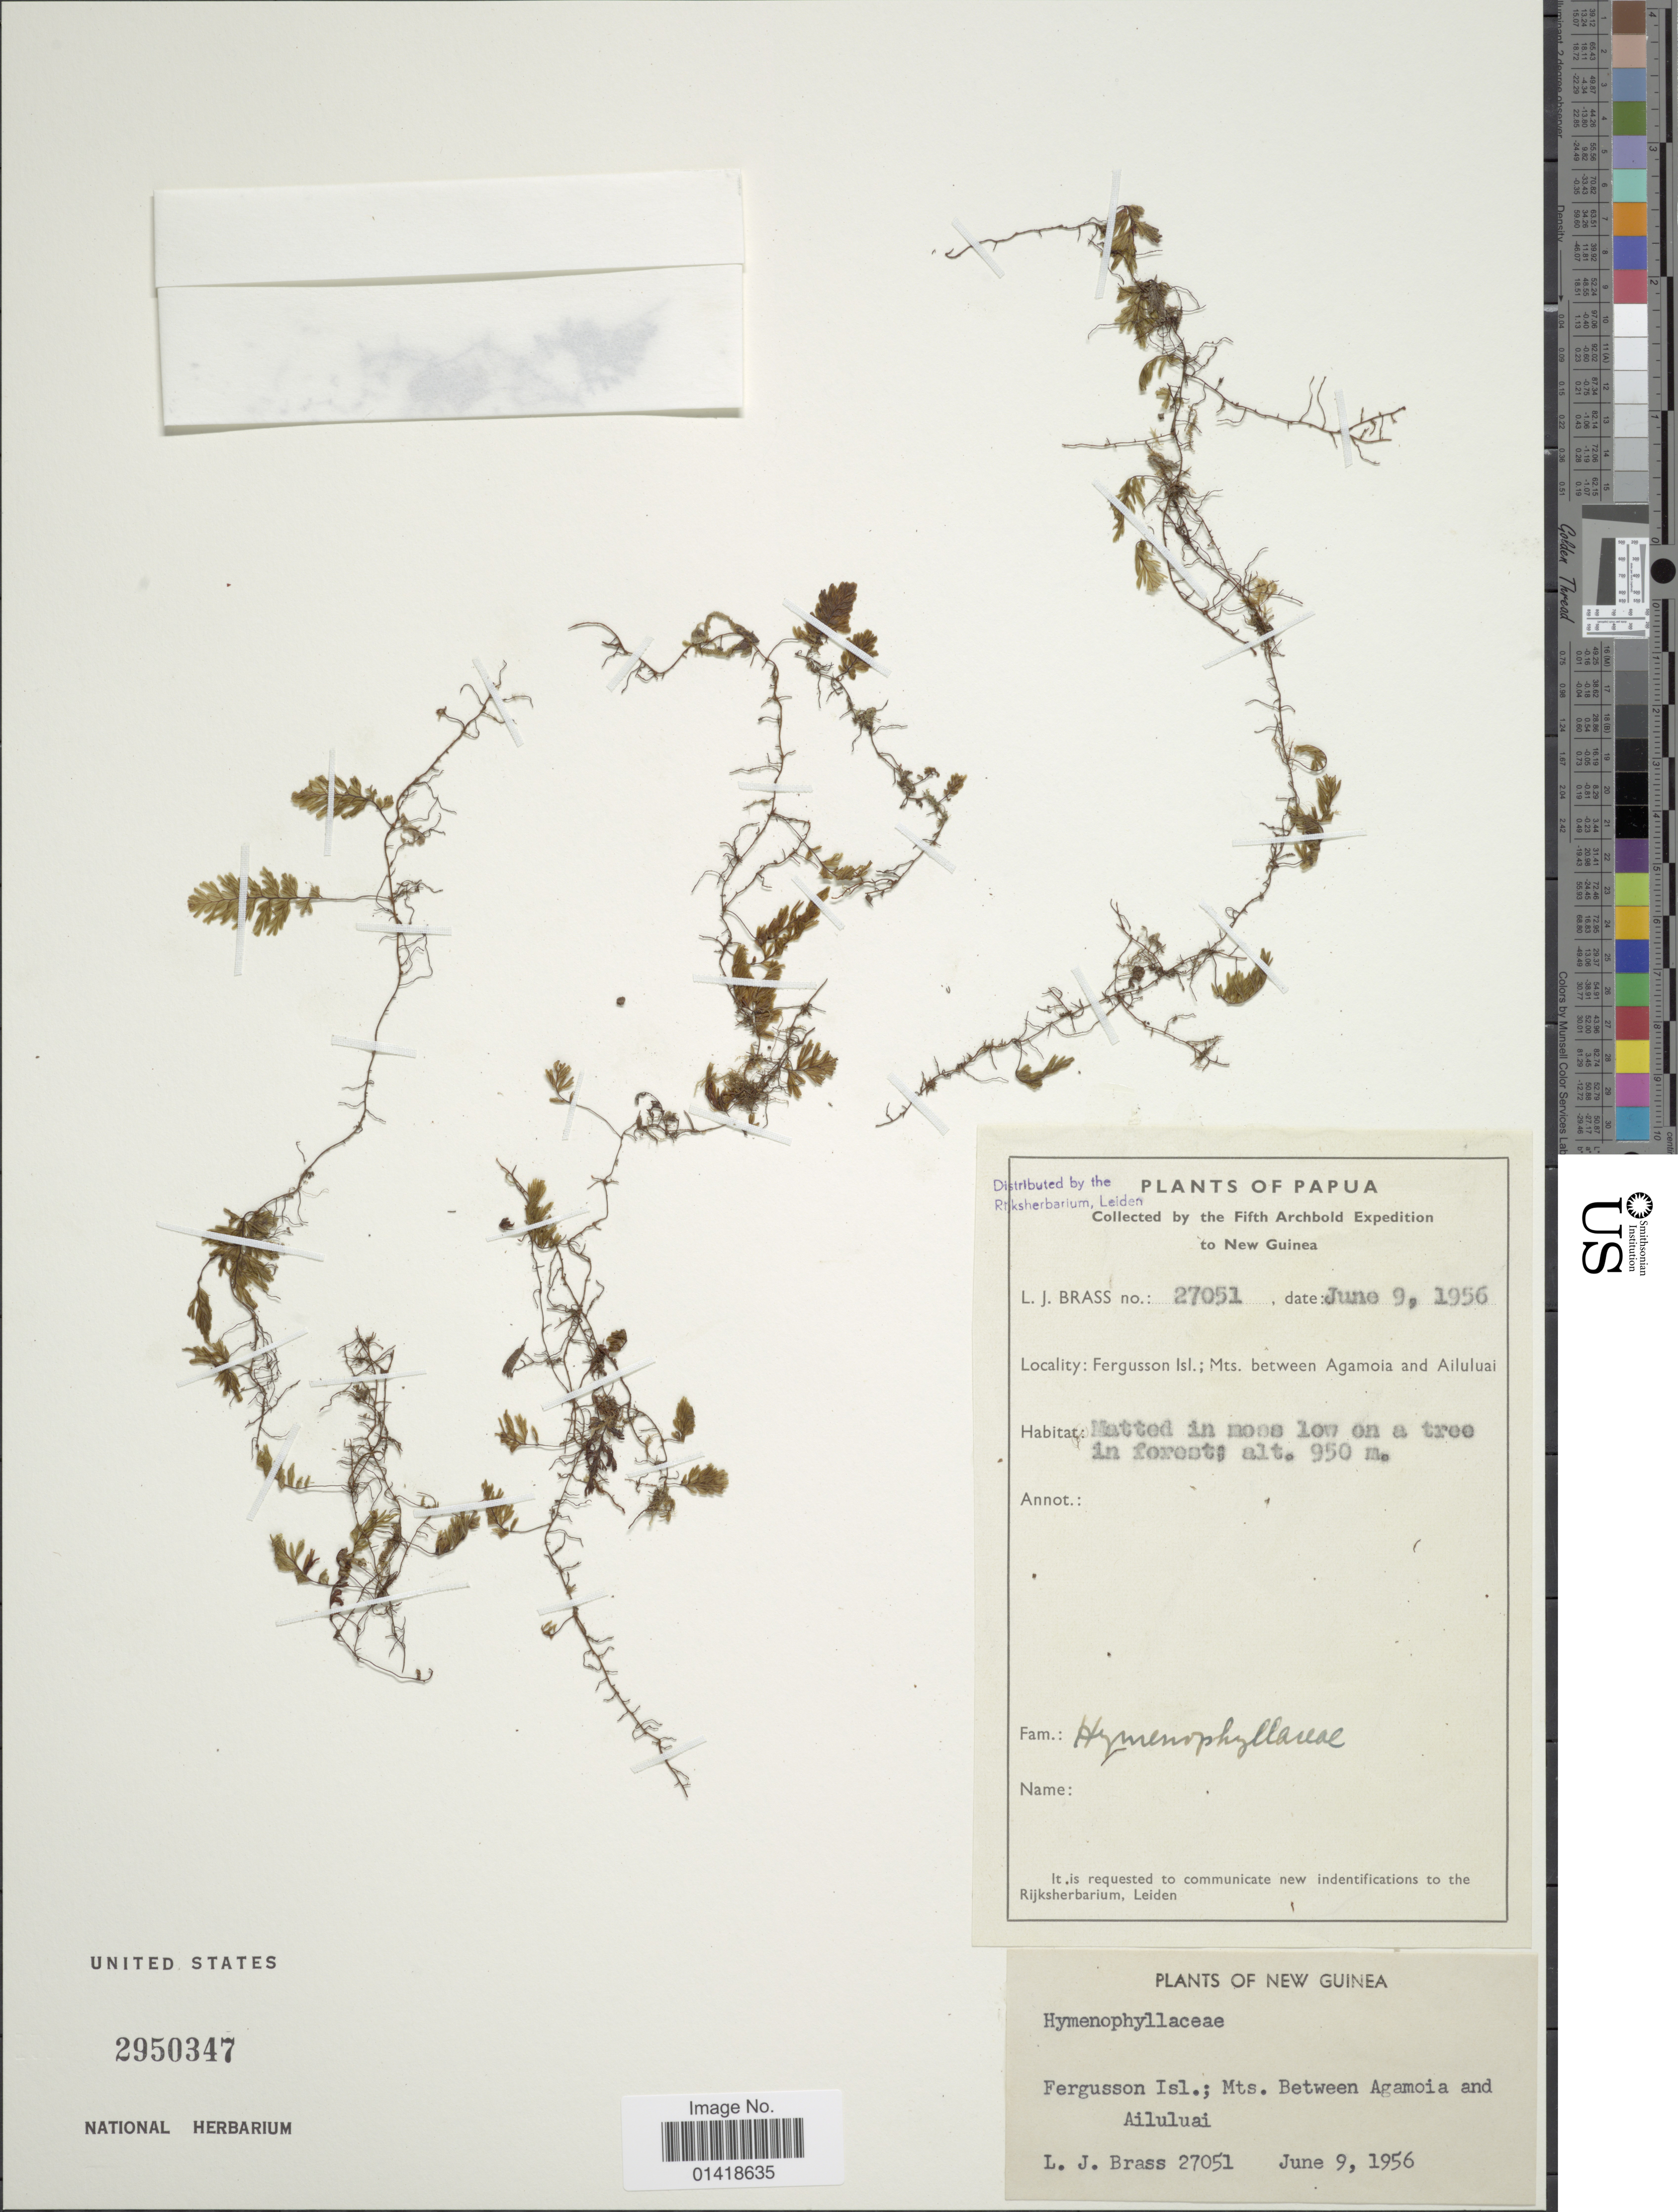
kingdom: Plantae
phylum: Tracheophyta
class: Polypodiopsida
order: Hymenophyllales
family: Hymenophyllaceae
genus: Hymenophyllum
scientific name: Hymenophyllum sp.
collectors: L. J. Brass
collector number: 27051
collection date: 1956-06-09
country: Papua New Guinea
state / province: Milne Bay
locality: New Guinea. Fergusson Isl.; Mts. Between Agamoia and Ailuluai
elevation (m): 950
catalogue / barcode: US 2950347